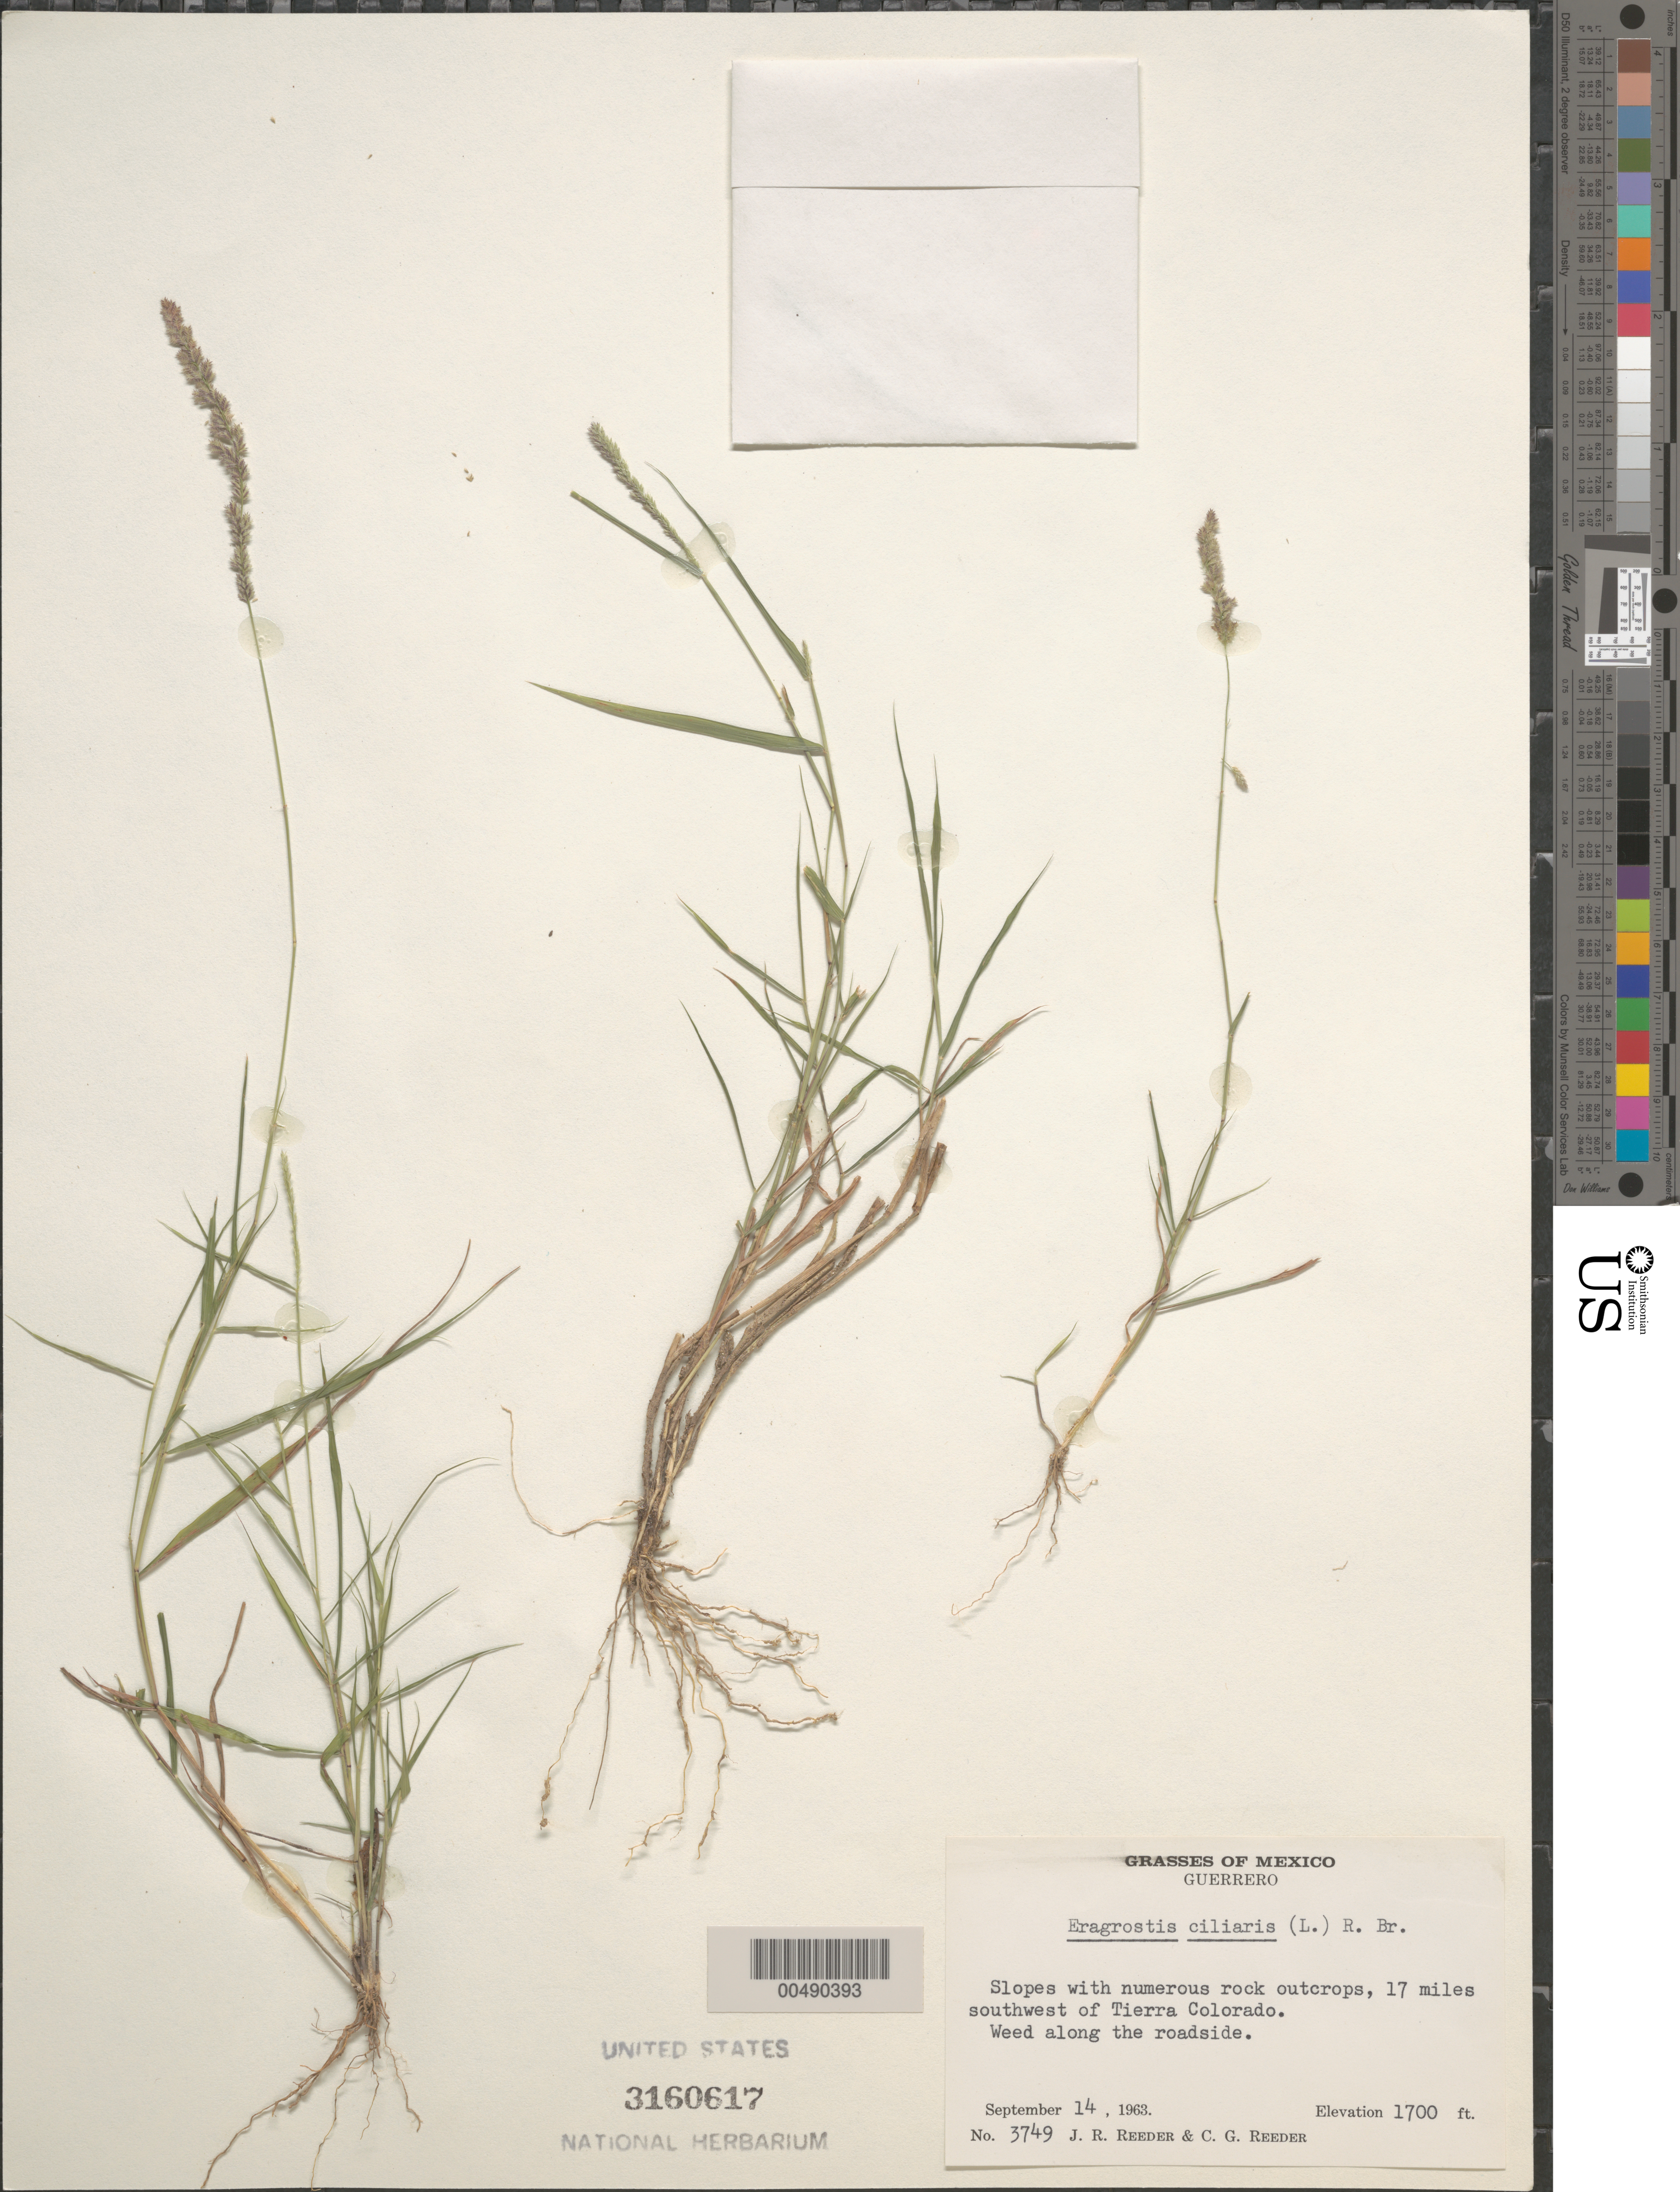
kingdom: Plantae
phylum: Tracheophyta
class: Liliopsida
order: Poales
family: Poaceae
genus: Eragrostis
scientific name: Eragrostis ciliaris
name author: (L.) R. Br.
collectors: J. R. Reeder & C. G. Reeder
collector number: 3749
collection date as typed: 14 Sep 1963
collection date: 1963-09-14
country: Mexico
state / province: Guerrero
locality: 17 mi SW of Tierra Colorada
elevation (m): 518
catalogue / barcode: US 3160617